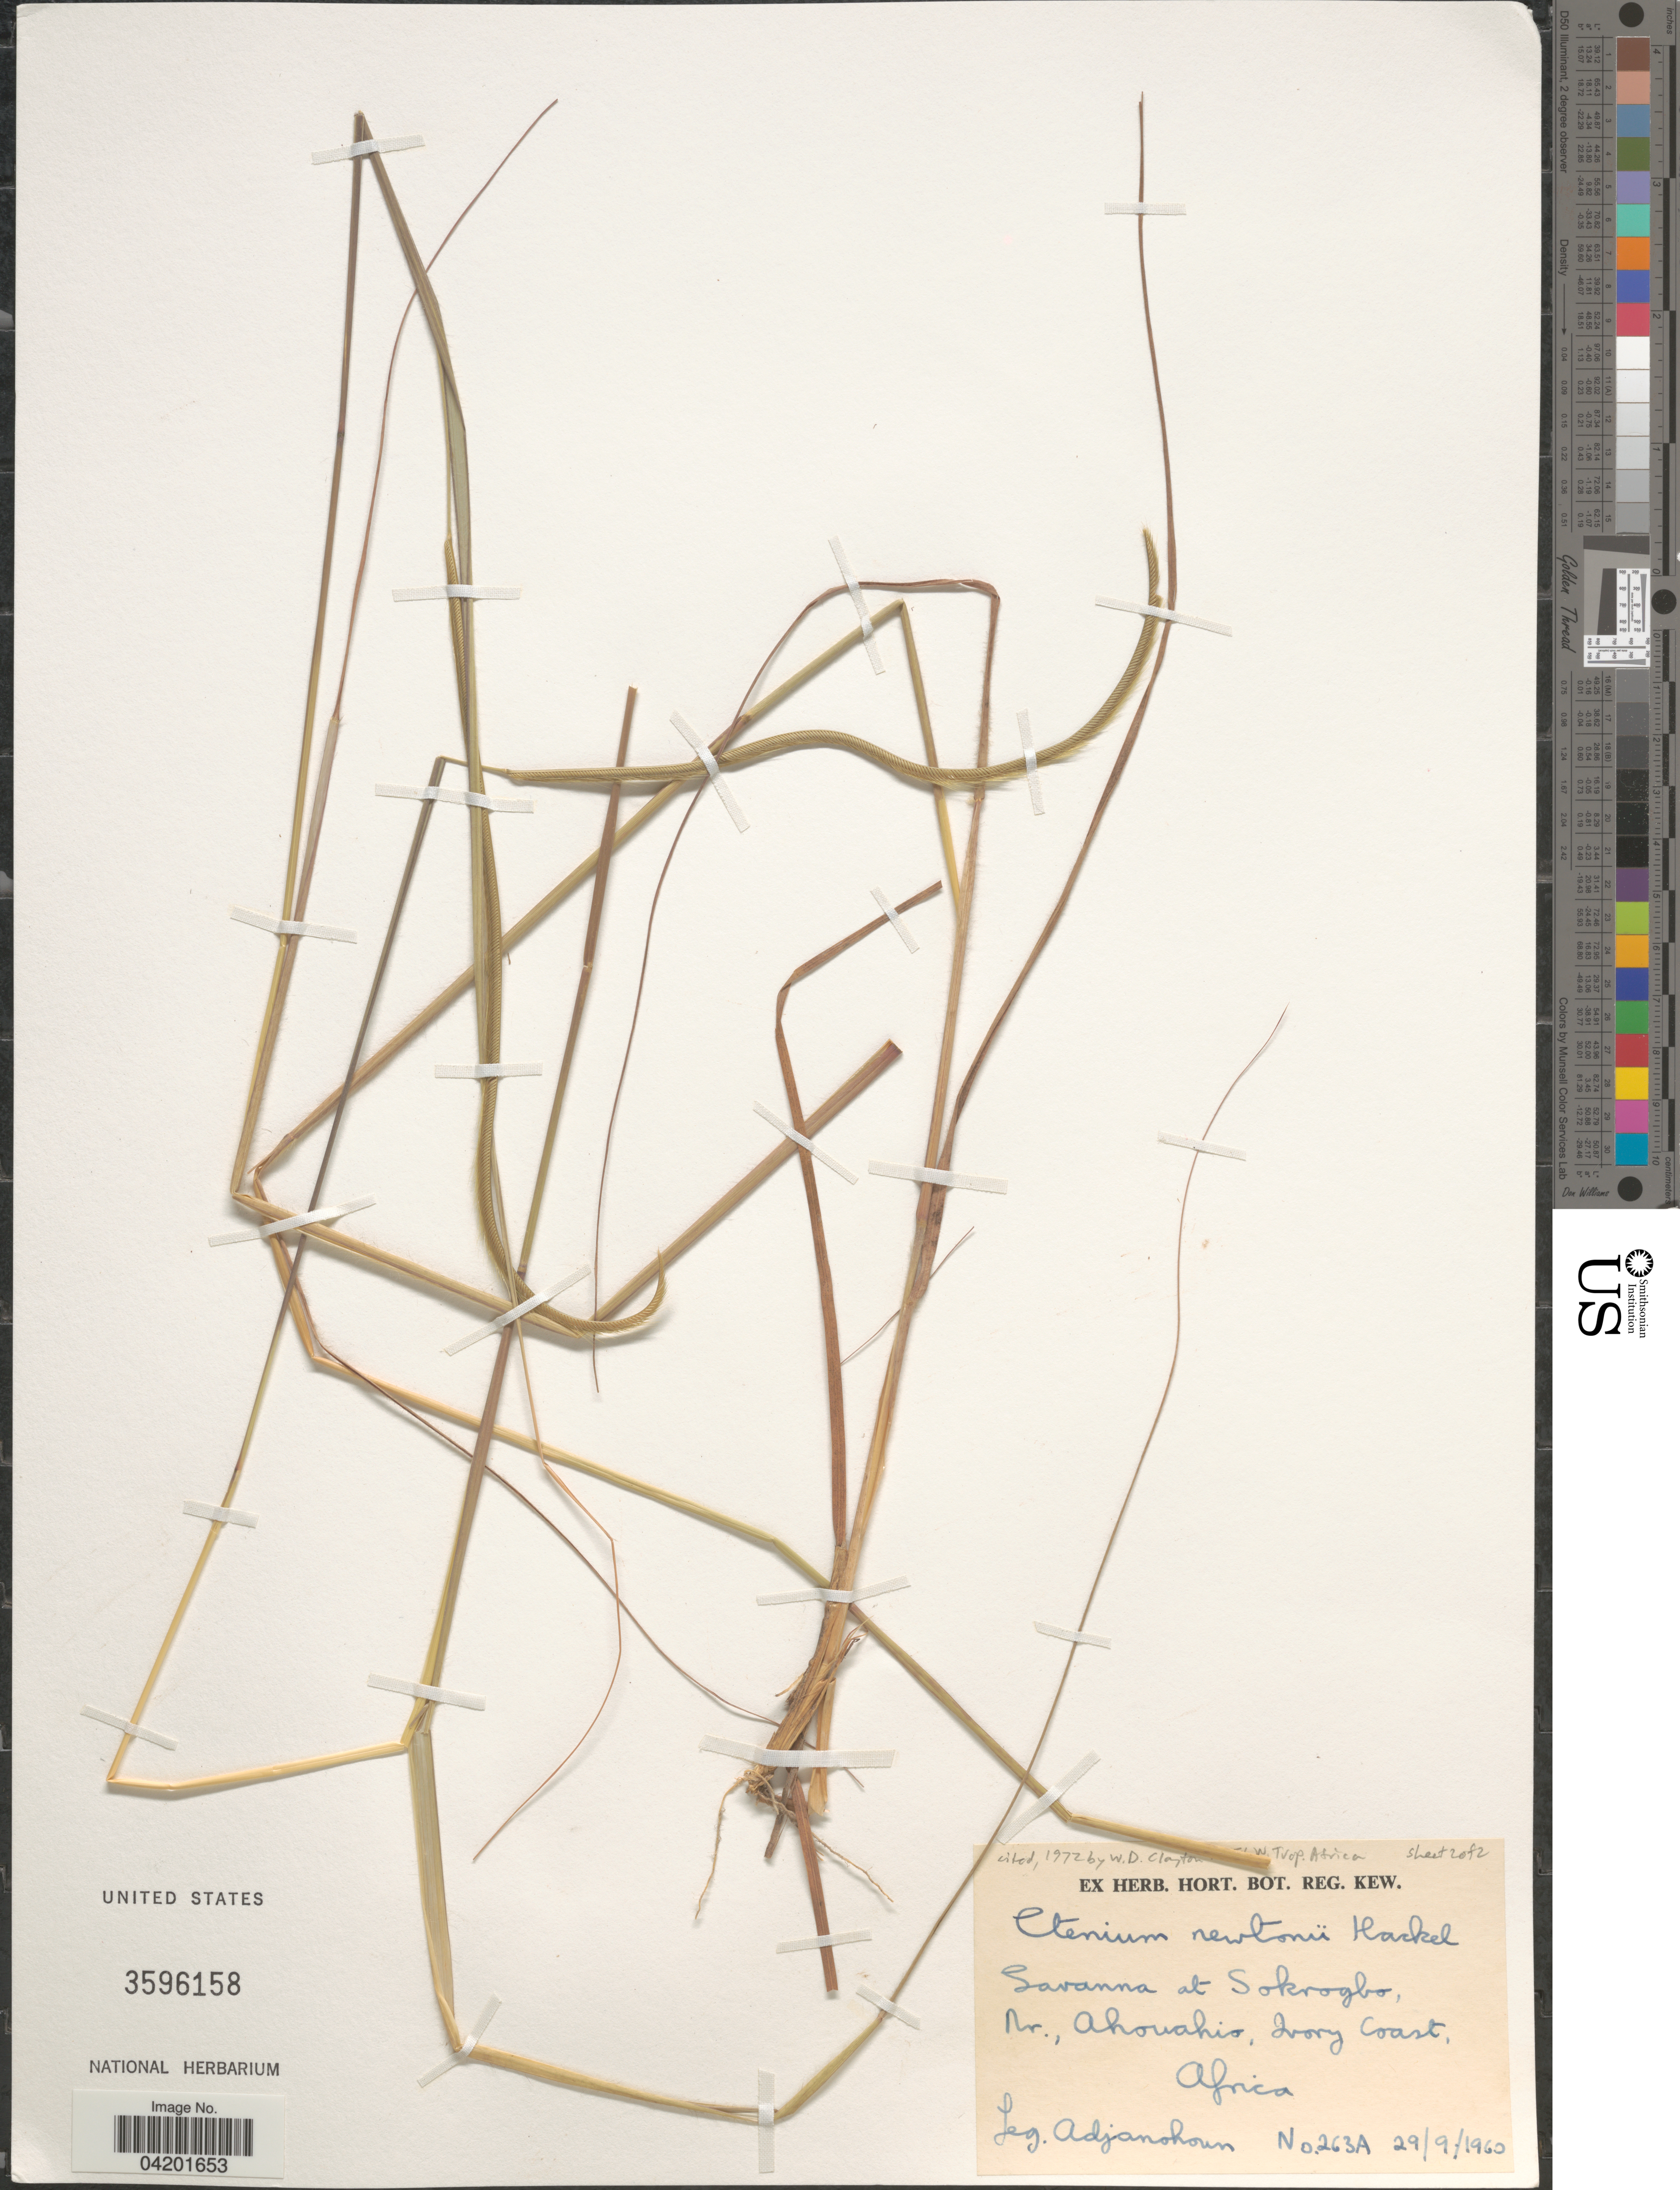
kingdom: Plantae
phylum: Tracheophyta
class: Liliopsida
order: Poales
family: Poaceae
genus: Ctenium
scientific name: Ctenium newtonii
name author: Hack.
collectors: Adjanohoun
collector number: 263A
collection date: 1960-09-29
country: Ivory Coast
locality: Savanna at Sokrogbo, Nr., Ahowahio [interpreted].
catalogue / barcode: US 3596158